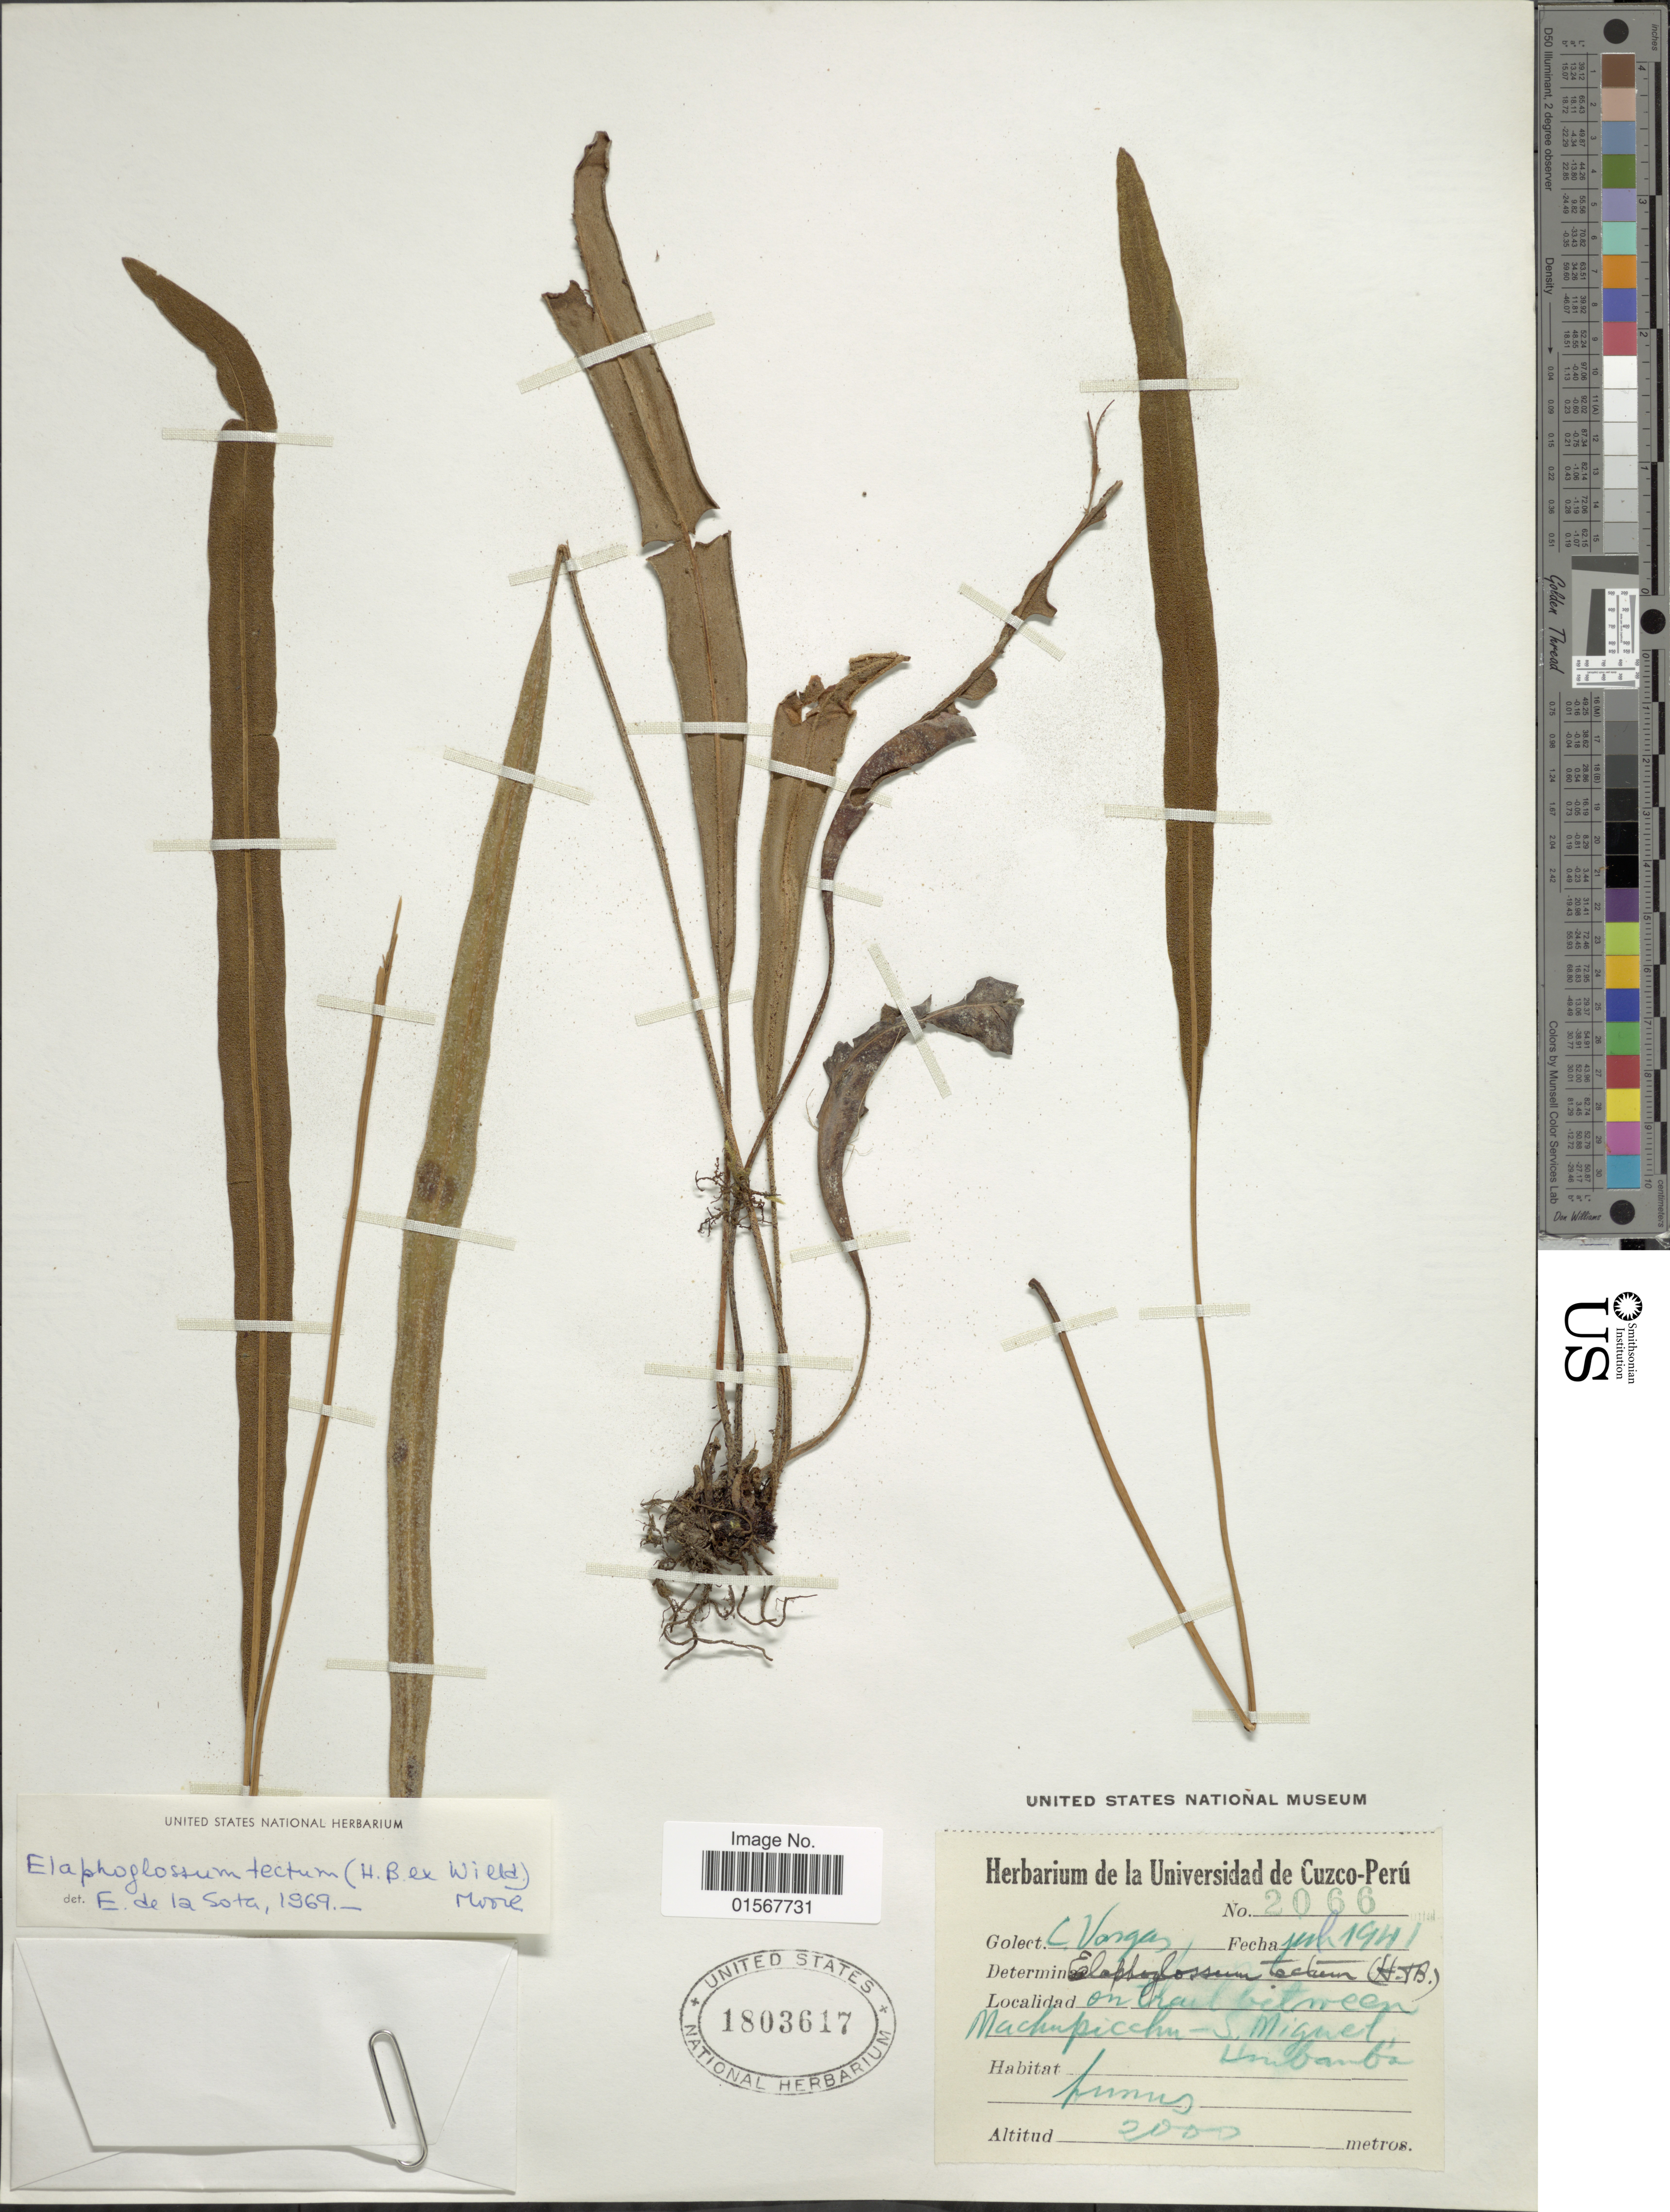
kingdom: Plantae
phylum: Tracheophyta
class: Polypodiopsida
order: Polypodiales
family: Dryopteridaceae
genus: Elaphoglossum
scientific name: Elaphoglossum tectum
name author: (Humb. & Bonpl.) Moore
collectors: C. Vargas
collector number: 2066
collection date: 1941-07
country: Peru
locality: On trail between Machupicchu - S. Miguel, Urubamba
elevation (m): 2000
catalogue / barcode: US 1803617